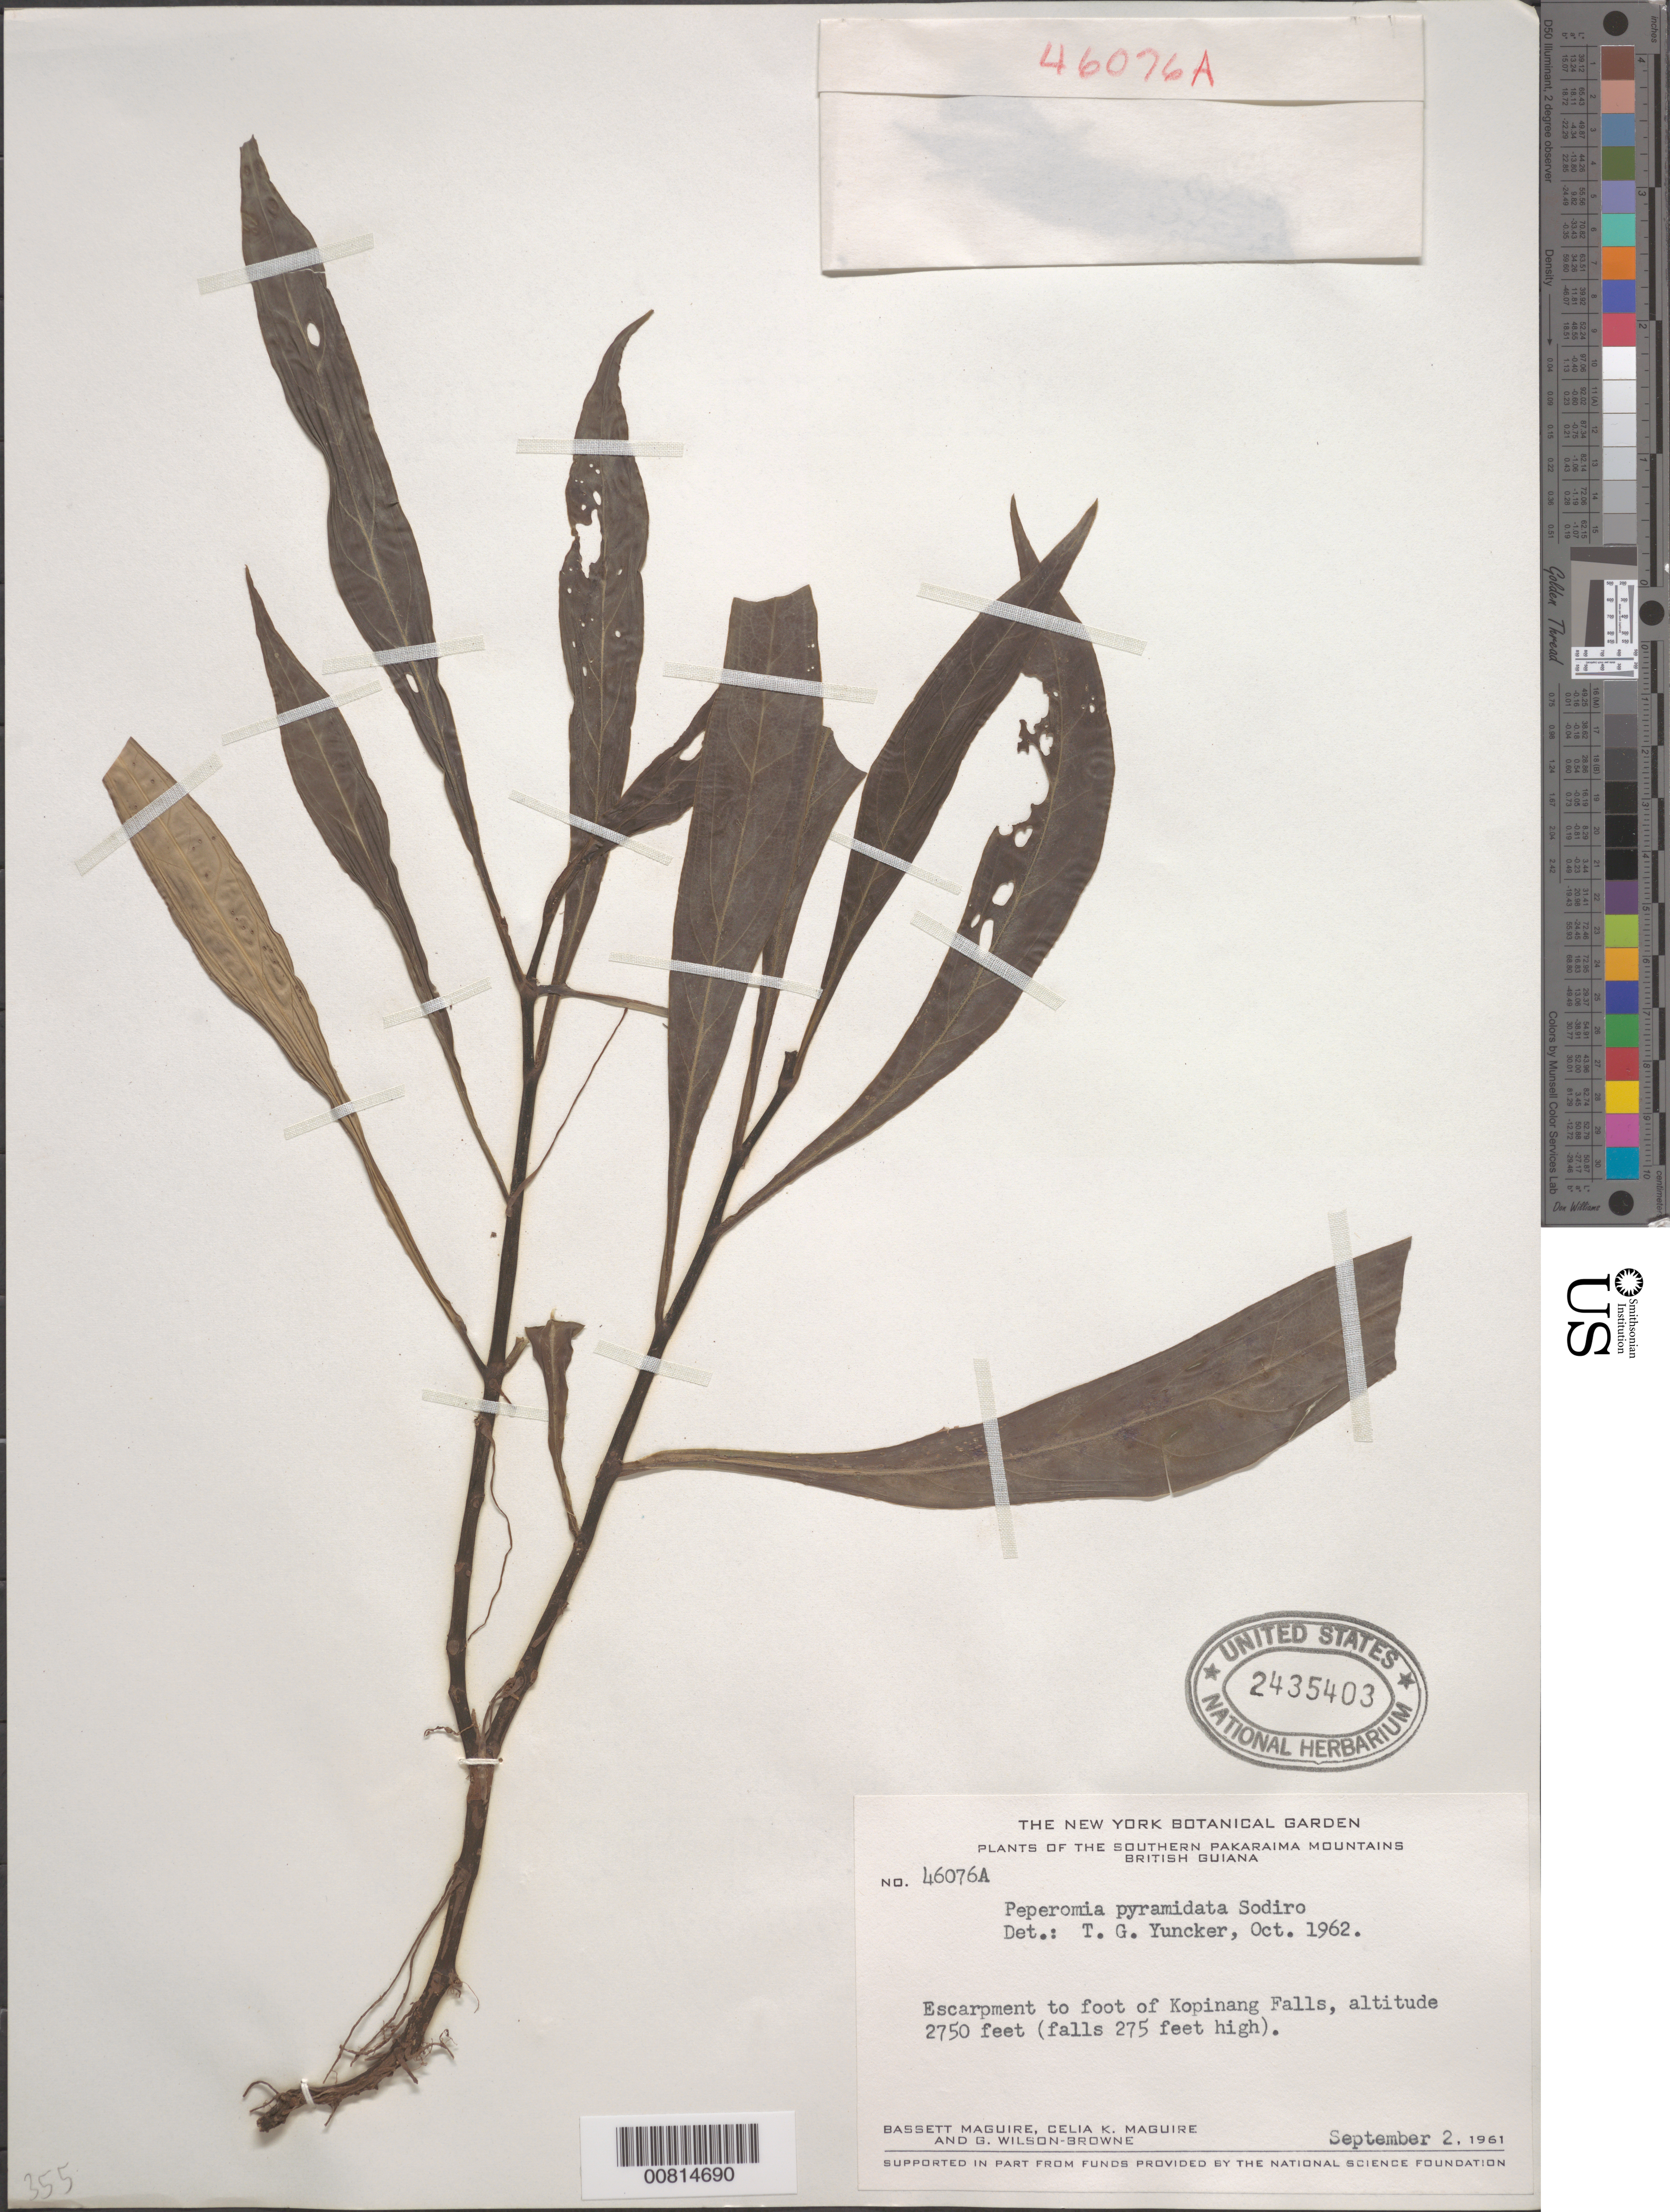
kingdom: Plantae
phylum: Tracheophyta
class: Magnoliopsida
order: Piperales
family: Piperaceae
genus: Peperomia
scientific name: Peperomia lancifolia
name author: Hook.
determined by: Jiménez, José Estaban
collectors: B. Maguire, C. K. Maguire & G. Wilson-Browne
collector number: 46076 A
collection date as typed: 2-Sep-61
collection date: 1961-09-02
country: Guyana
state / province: Potaro-Siparuni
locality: Kopinang Falls, S Pakaraima Mts.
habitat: Escarpment to foot of falls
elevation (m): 838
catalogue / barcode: US 2435403